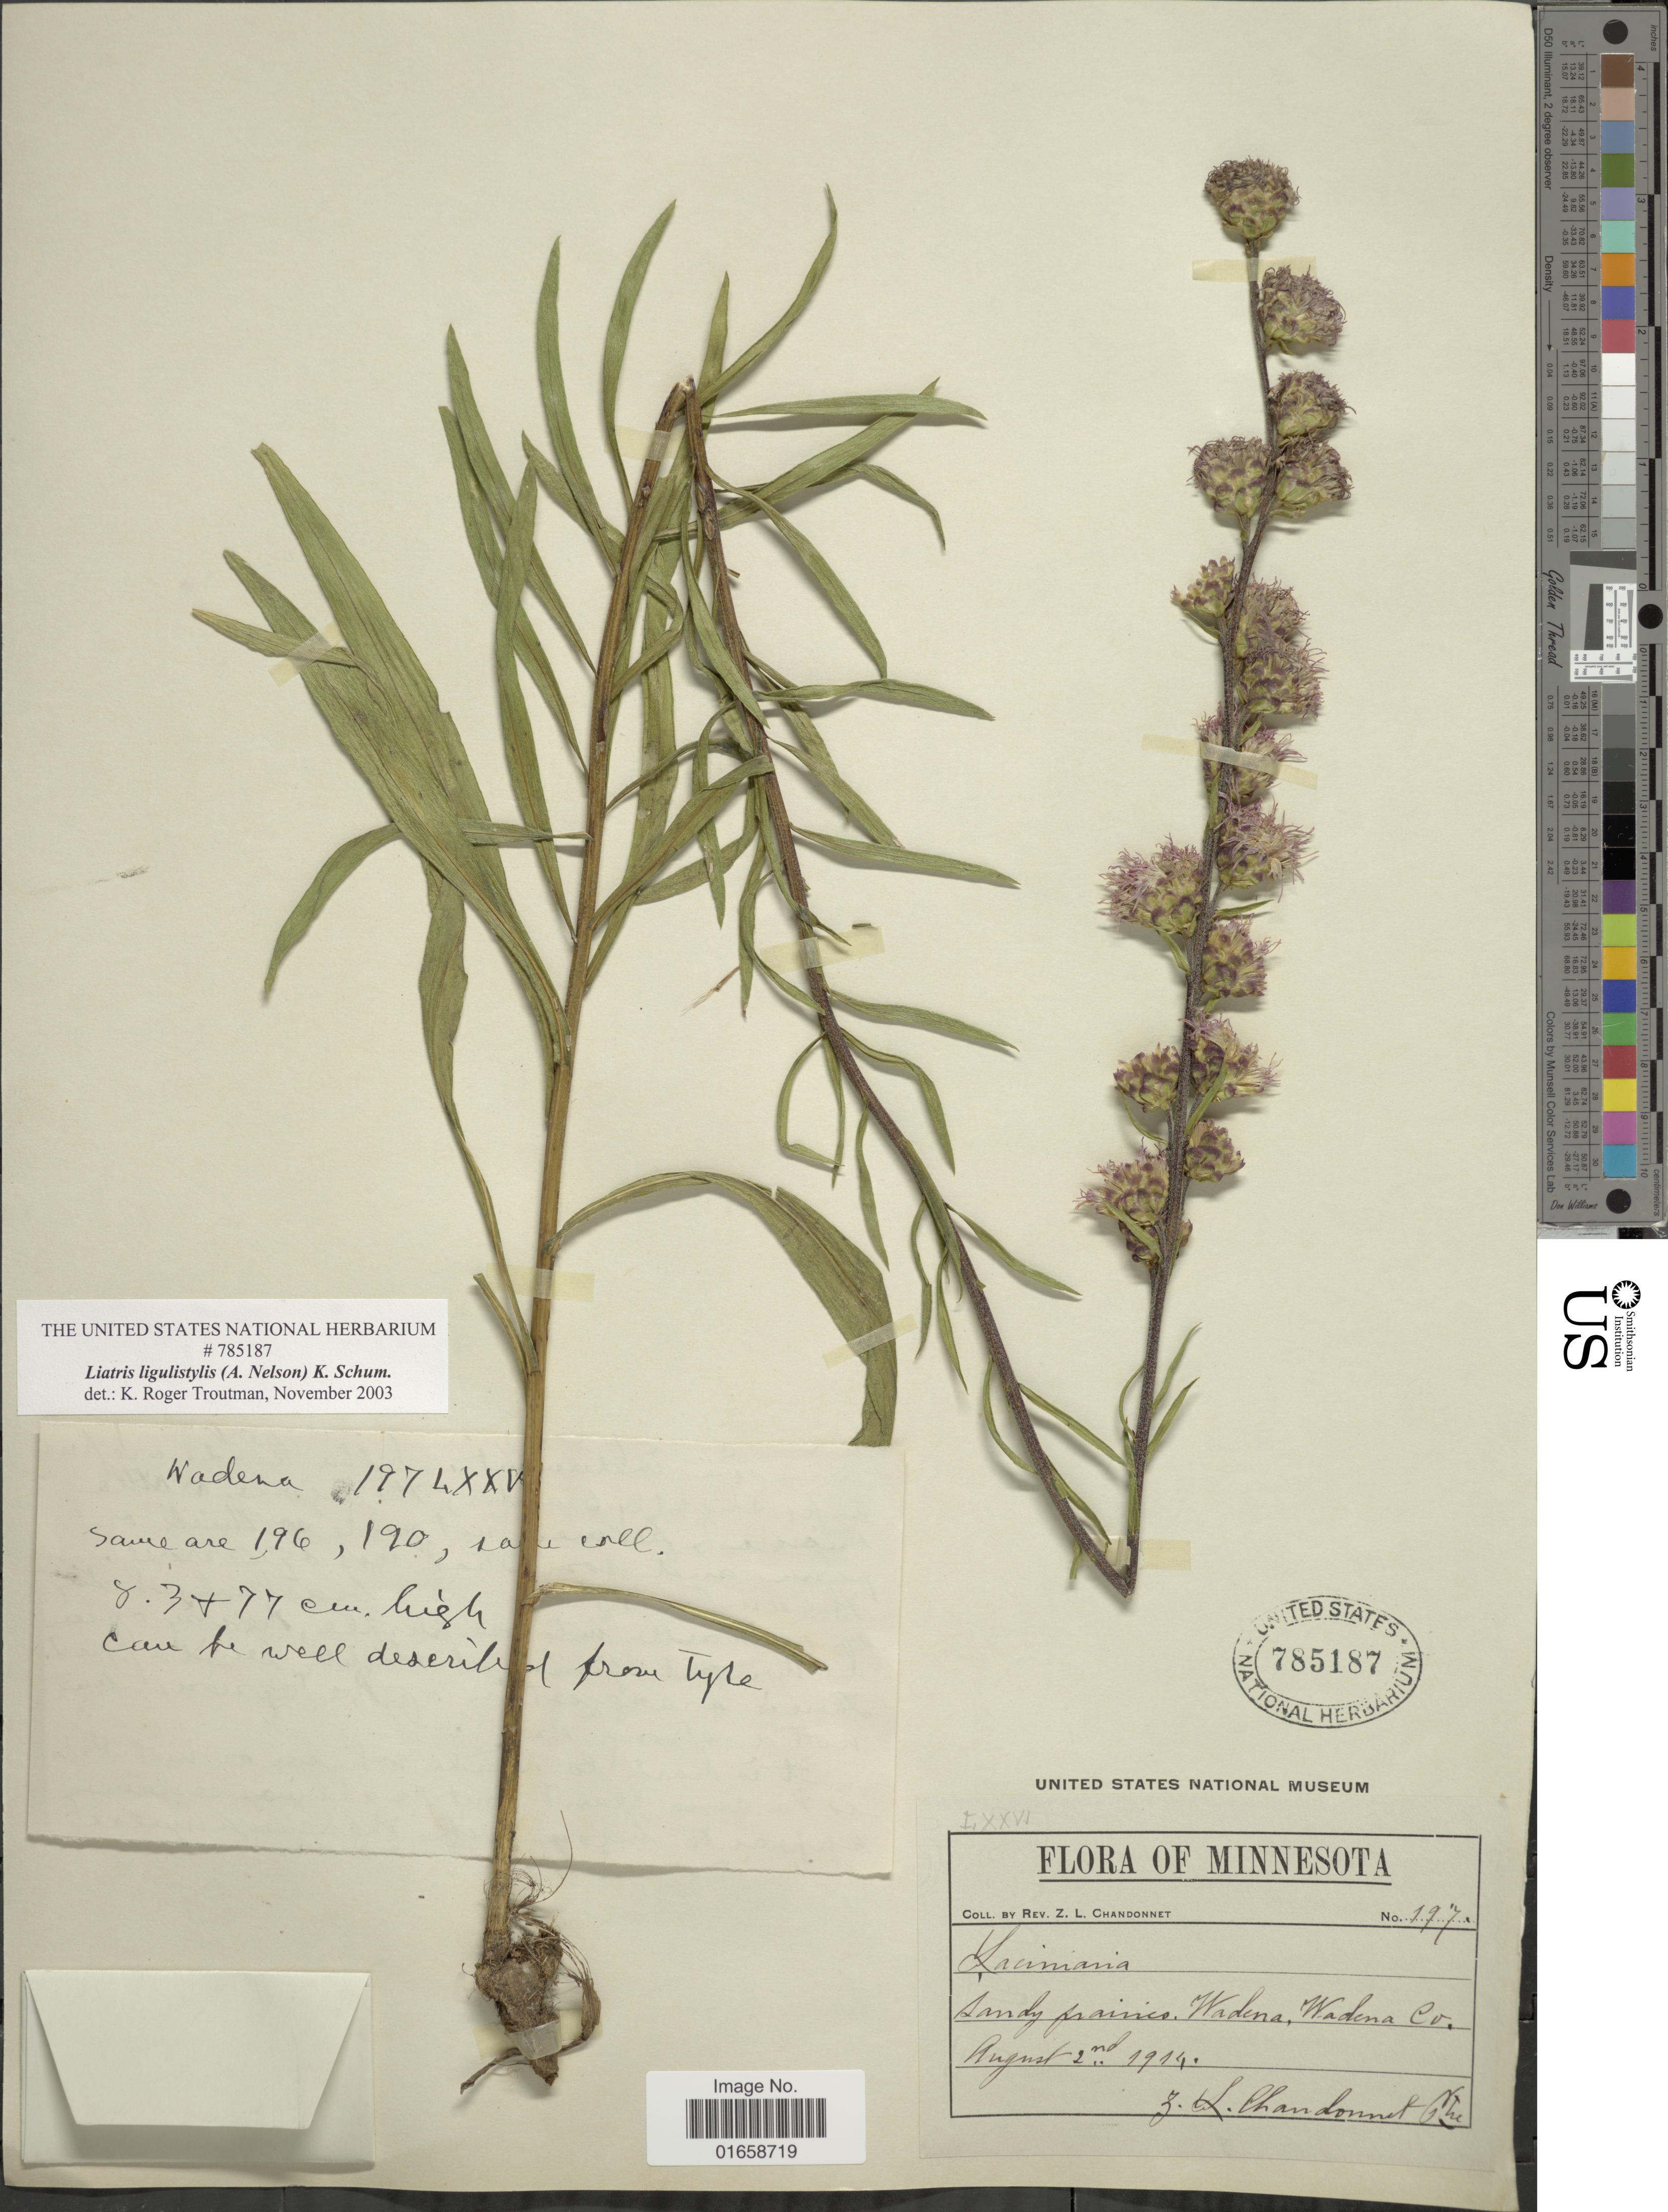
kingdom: Plantae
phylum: Tracheophyta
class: Magnoliopsida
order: Asterales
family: Asteraceae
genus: Liatris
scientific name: Liatris ligulistylis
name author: (A. Nelson) K. Schum.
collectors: Z. Chandonnet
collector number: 197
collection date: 1914-08-02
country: United States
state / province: Minnesota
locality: Sandy prairies, Wadena Wadena Co.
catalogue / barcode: US 785187